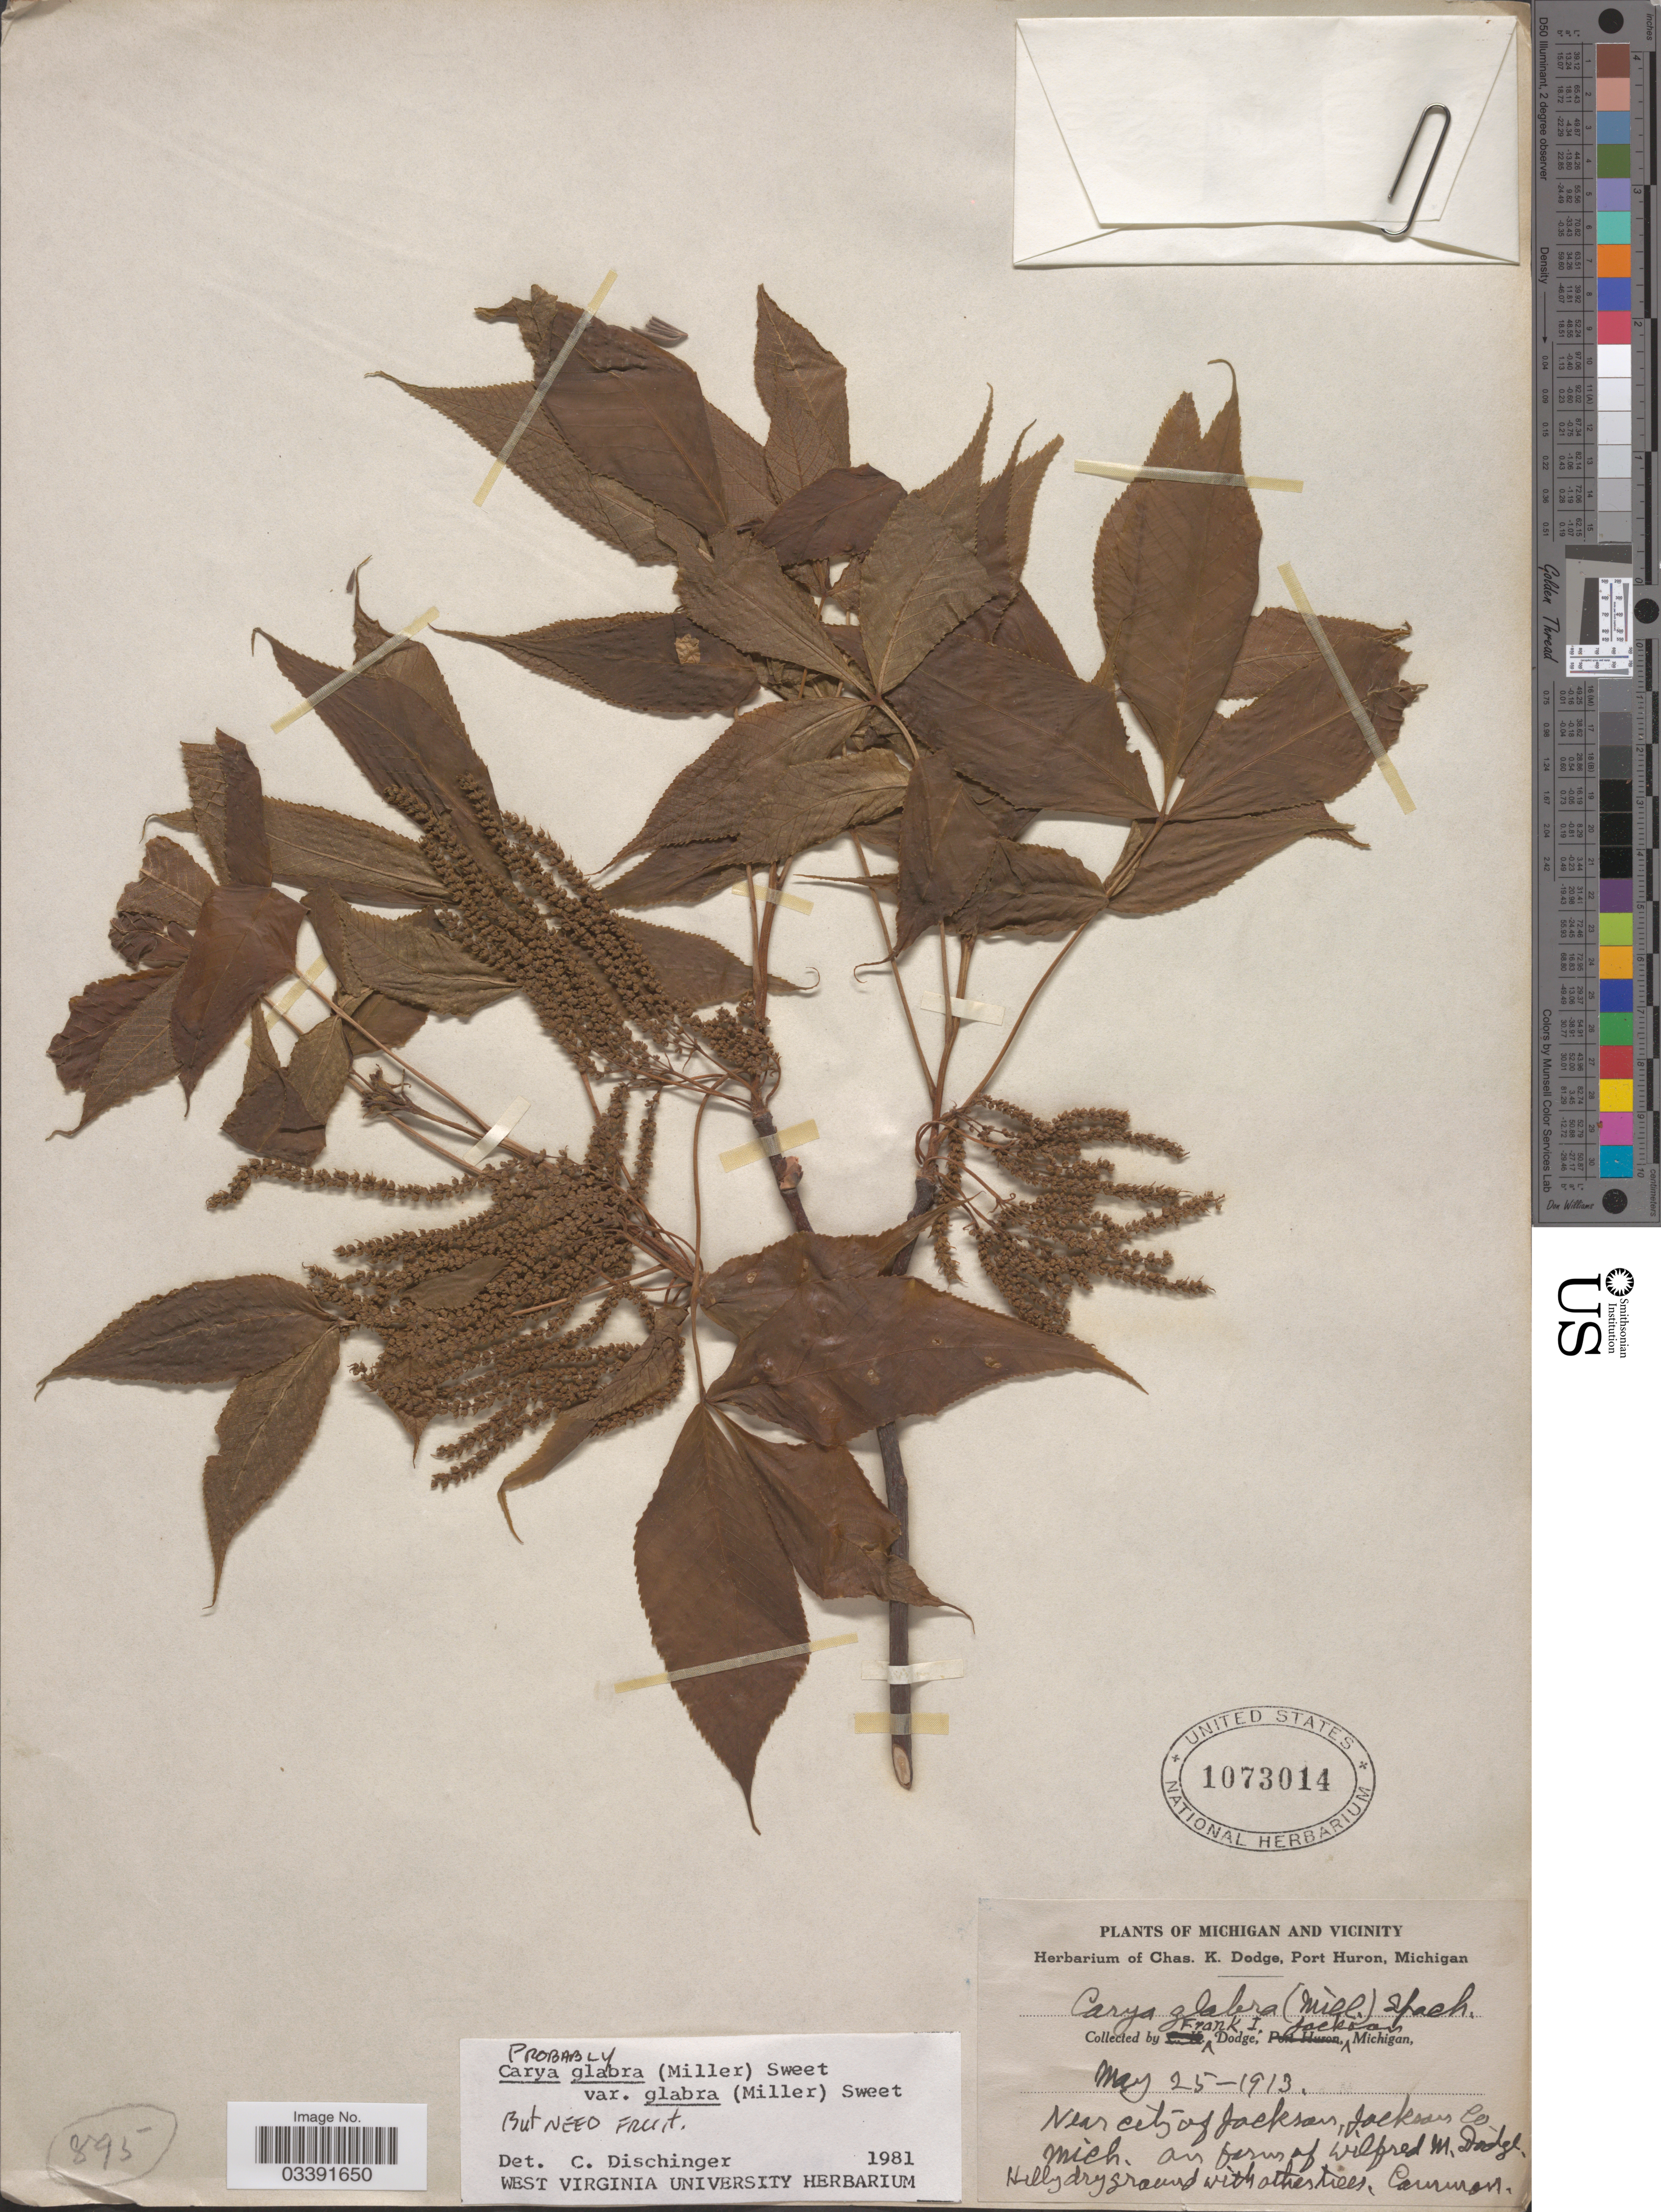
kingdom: Plantae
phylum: Tracheophyta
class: Magnoliopsida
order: Fagales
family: Juglandaceae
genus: Carya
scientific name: Carya glabra var. glabra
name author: (Mill.) Sweet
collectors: A. Dodge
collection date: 1913-05-25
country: United States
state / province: Michigan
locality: Jackson. Near city of Jackson, Jackson Co.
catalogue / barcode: US 1073014